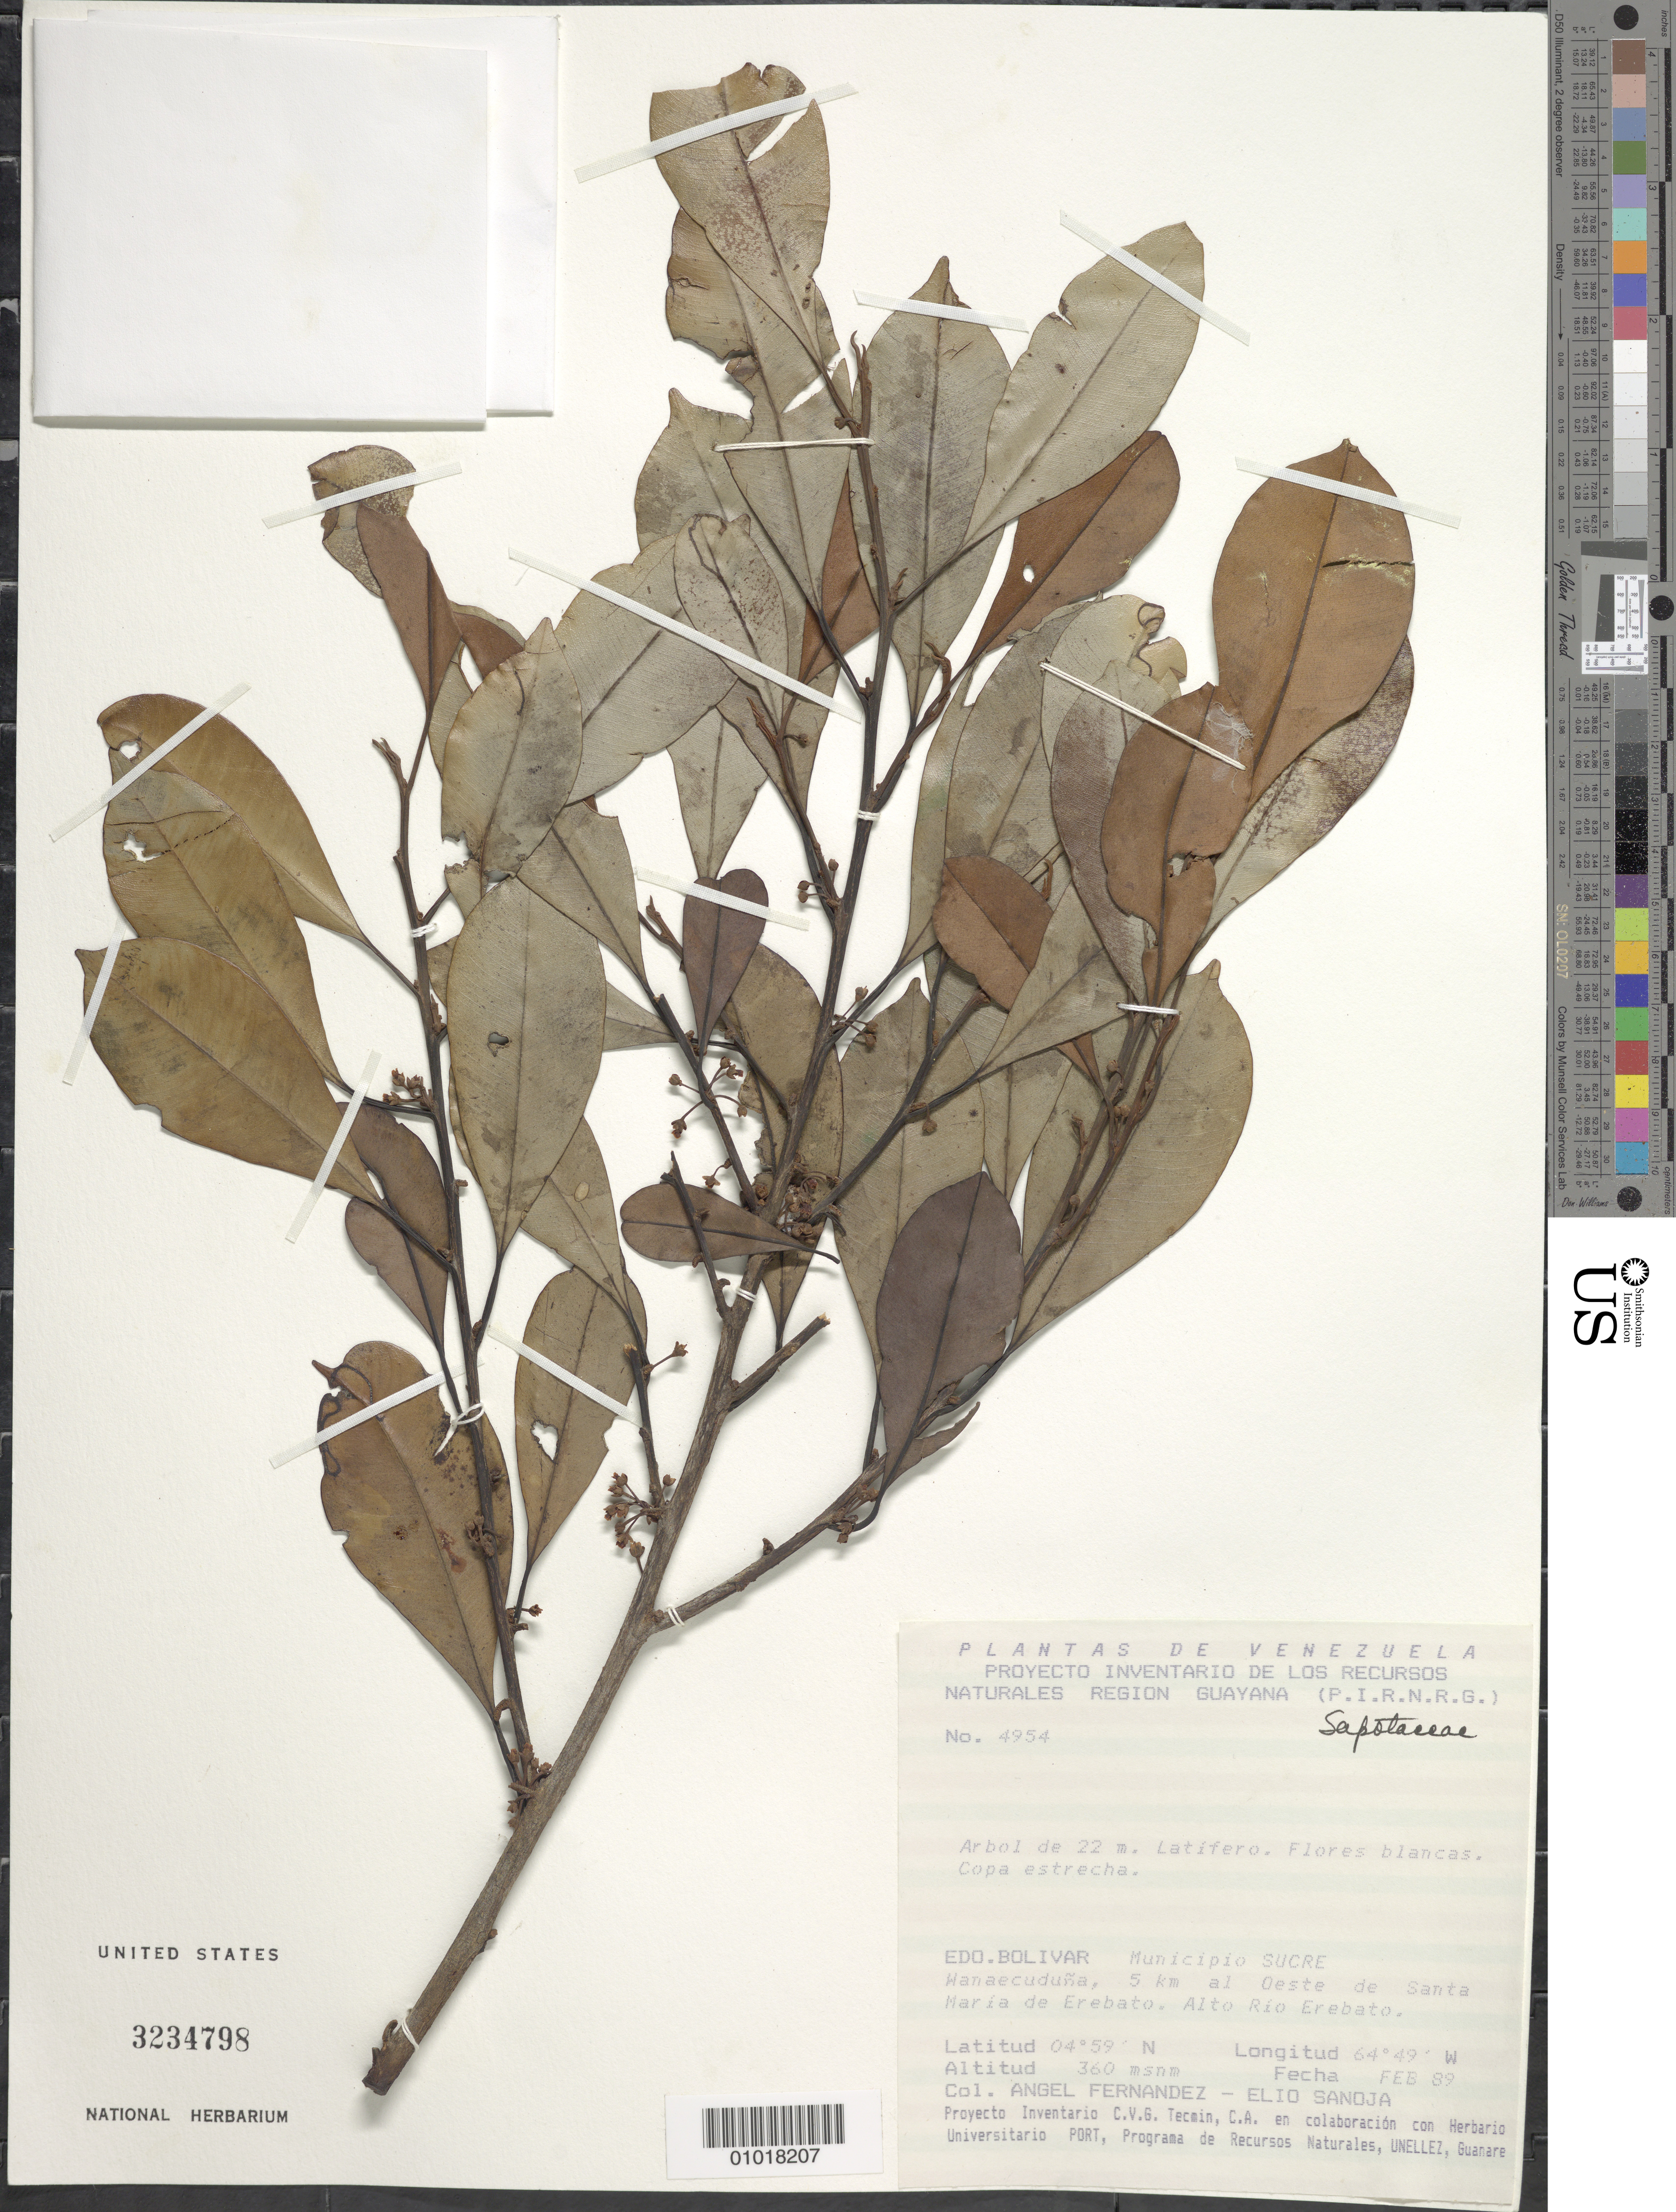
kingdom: Plantae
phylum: Tracheophyta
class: Magnoliopsida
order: Ericales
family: Sapotaceae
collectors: Á. Fernández & E. Sanoja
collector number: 4954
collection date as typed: Transcribed d/m/y: /2/89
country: Venezuela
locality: Edo Bolivar, Municipio Sucre X, 5 km al Oeste de Santa María de Erebato. Alto Río Erebato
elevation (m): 360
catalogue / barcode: US 3234798